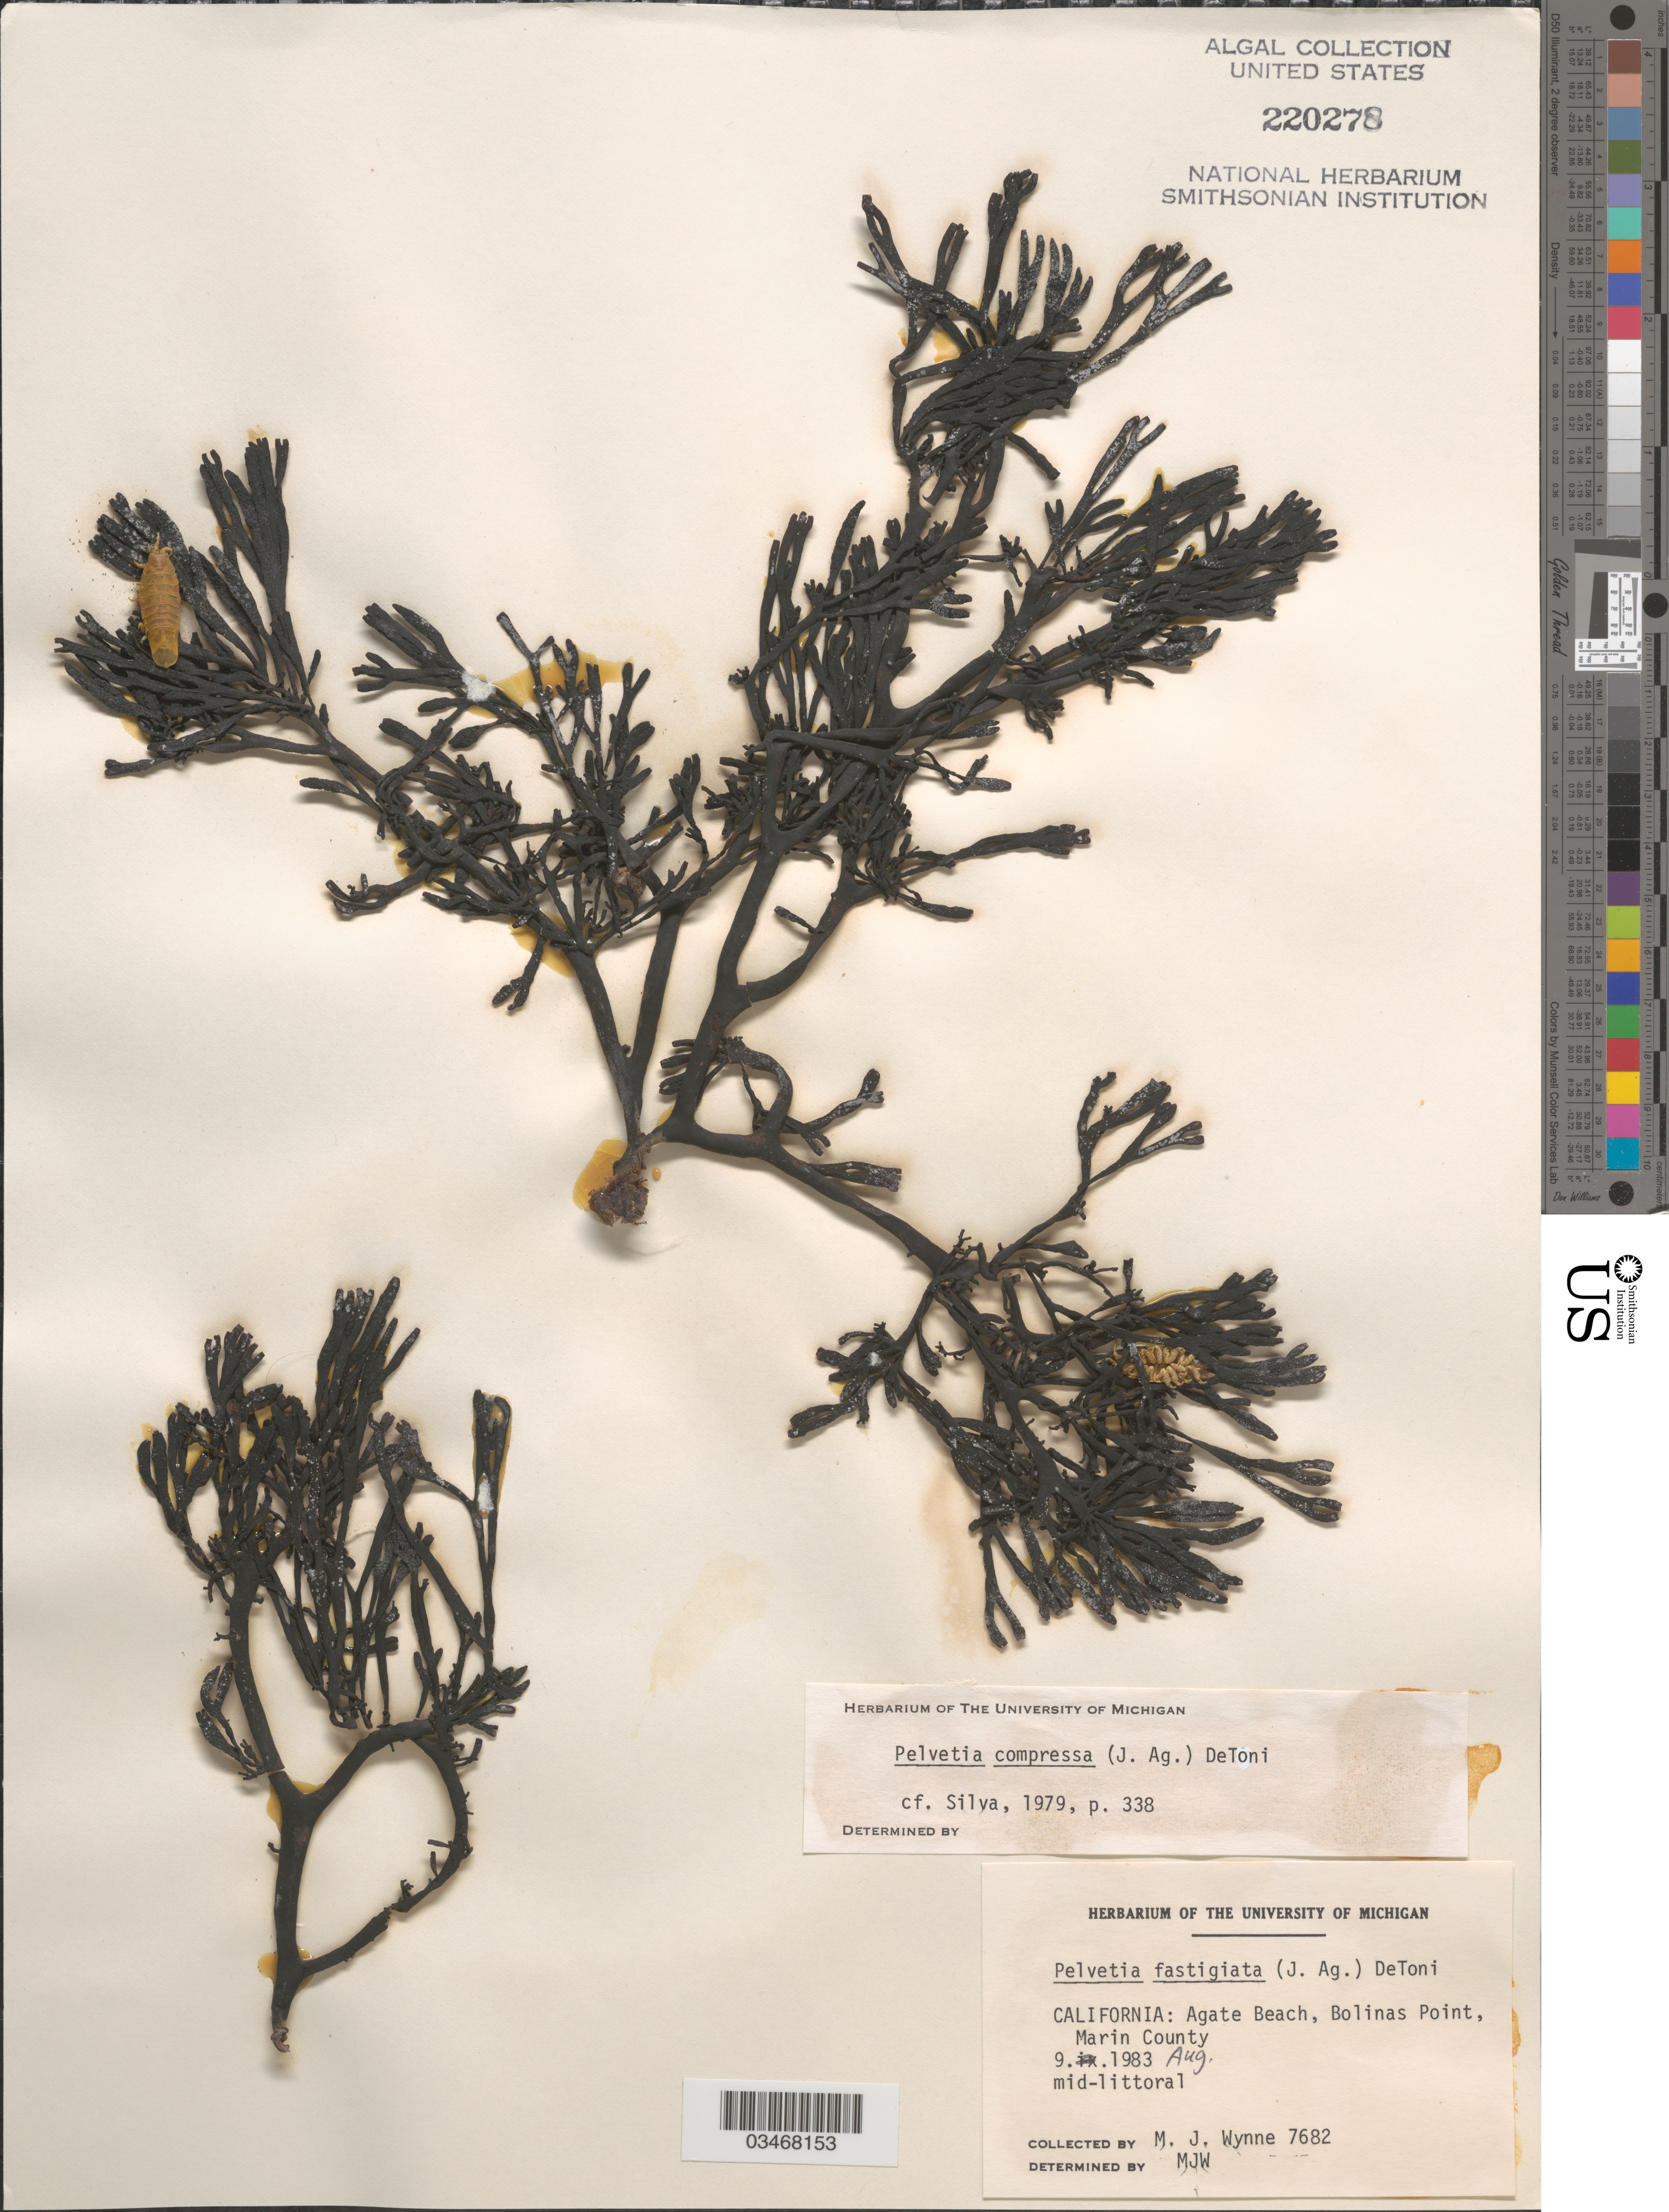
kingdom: Chromista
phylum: Ochrophyta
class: Phaeophyceae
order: Fucales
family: Fucaceae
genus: Silvetia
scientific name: Silvetia compressa subsp. compressa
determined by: Wynne, M. J.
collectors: M.J. Wynne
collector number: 7682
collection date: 1983-08-09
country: United States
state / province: California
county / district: Marin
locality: Agate Beach, Bolinas Point.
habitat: Mid-littoral.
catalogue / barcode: US 220278